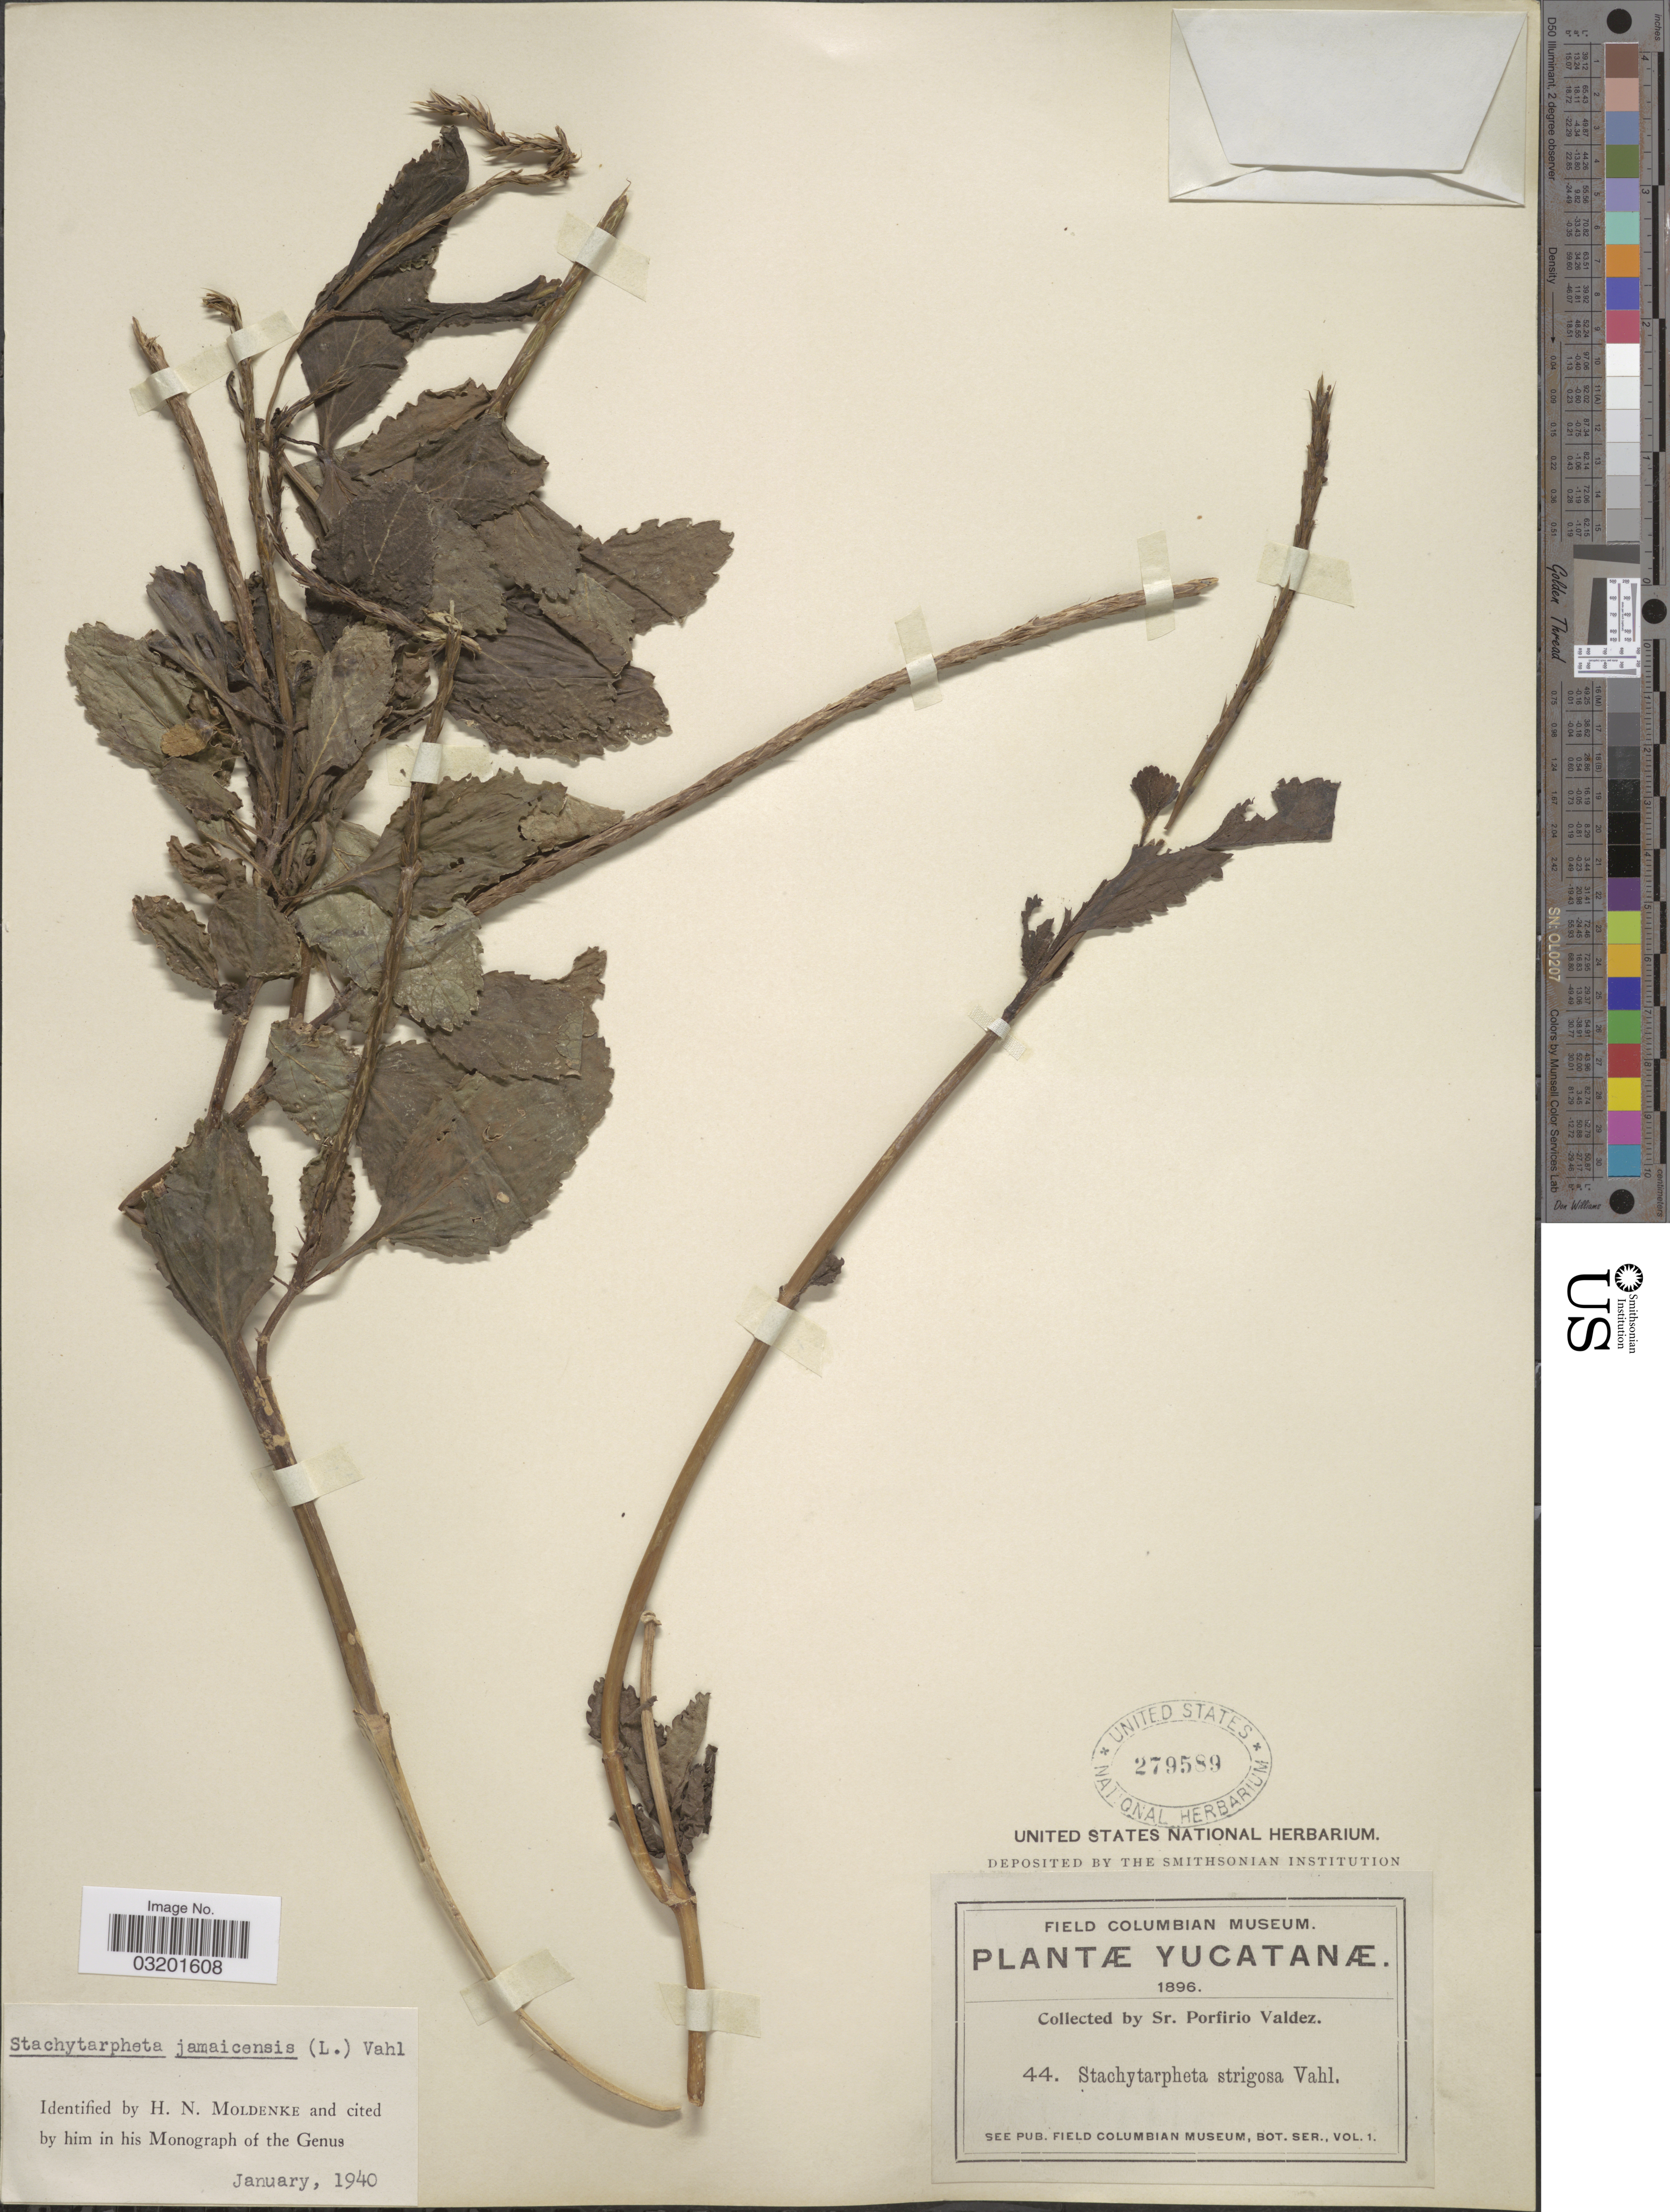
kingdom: Plantae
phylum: Tracheophyta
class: Magnoliopsida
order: Lamiales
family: Verbenaceae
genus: Stachytarpheta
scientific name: Stachytarpheta jamaicensis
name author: (L.) Vahl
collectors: P. Valdez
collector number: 44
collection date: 1896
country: Mexico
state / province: Yucatán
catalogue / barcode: US 279589